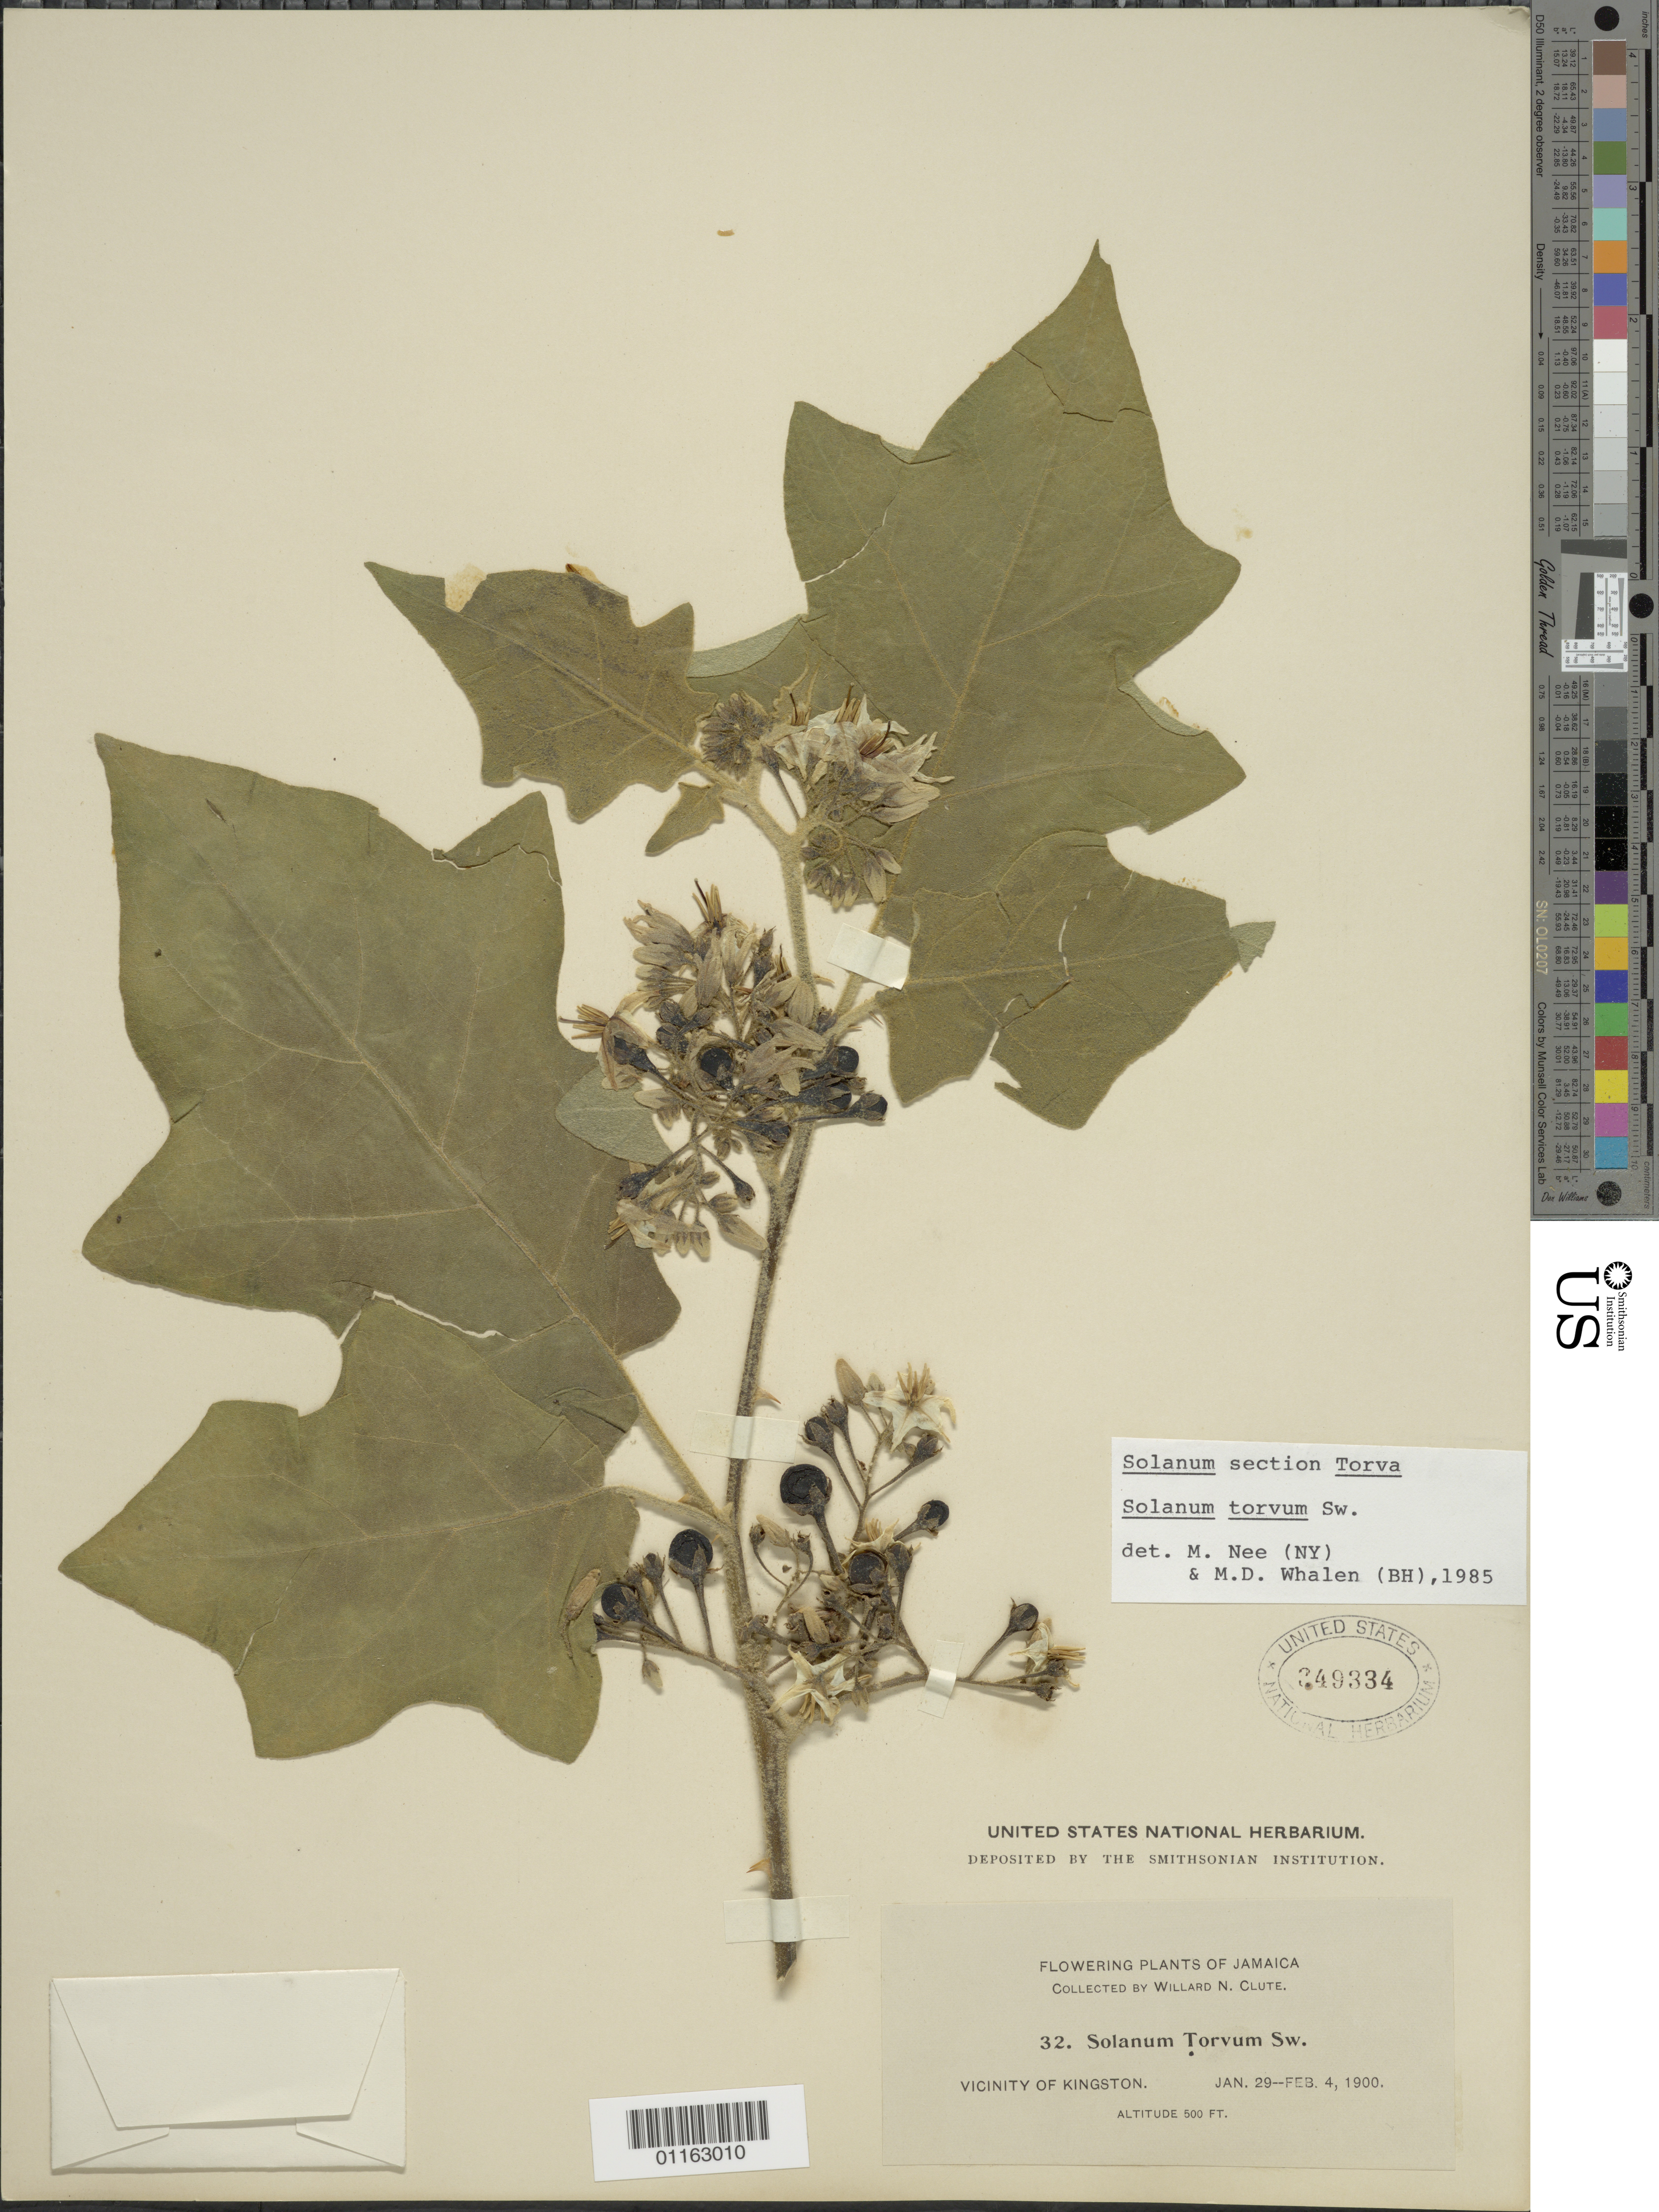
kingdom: Plantae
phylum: Tracheophyta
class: Magnoliopsida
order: Solanales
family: Solanaceae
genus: Solanum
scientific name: Solanum torvum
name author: Sw.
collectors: W. N. Clute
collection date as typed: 29 Jan 1900 to 04 Feb 1900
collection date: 1900-01-29/1900-02-04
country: Jamaica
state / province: Kingston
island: Jamaica I.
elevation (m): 152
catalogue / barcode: US 849334